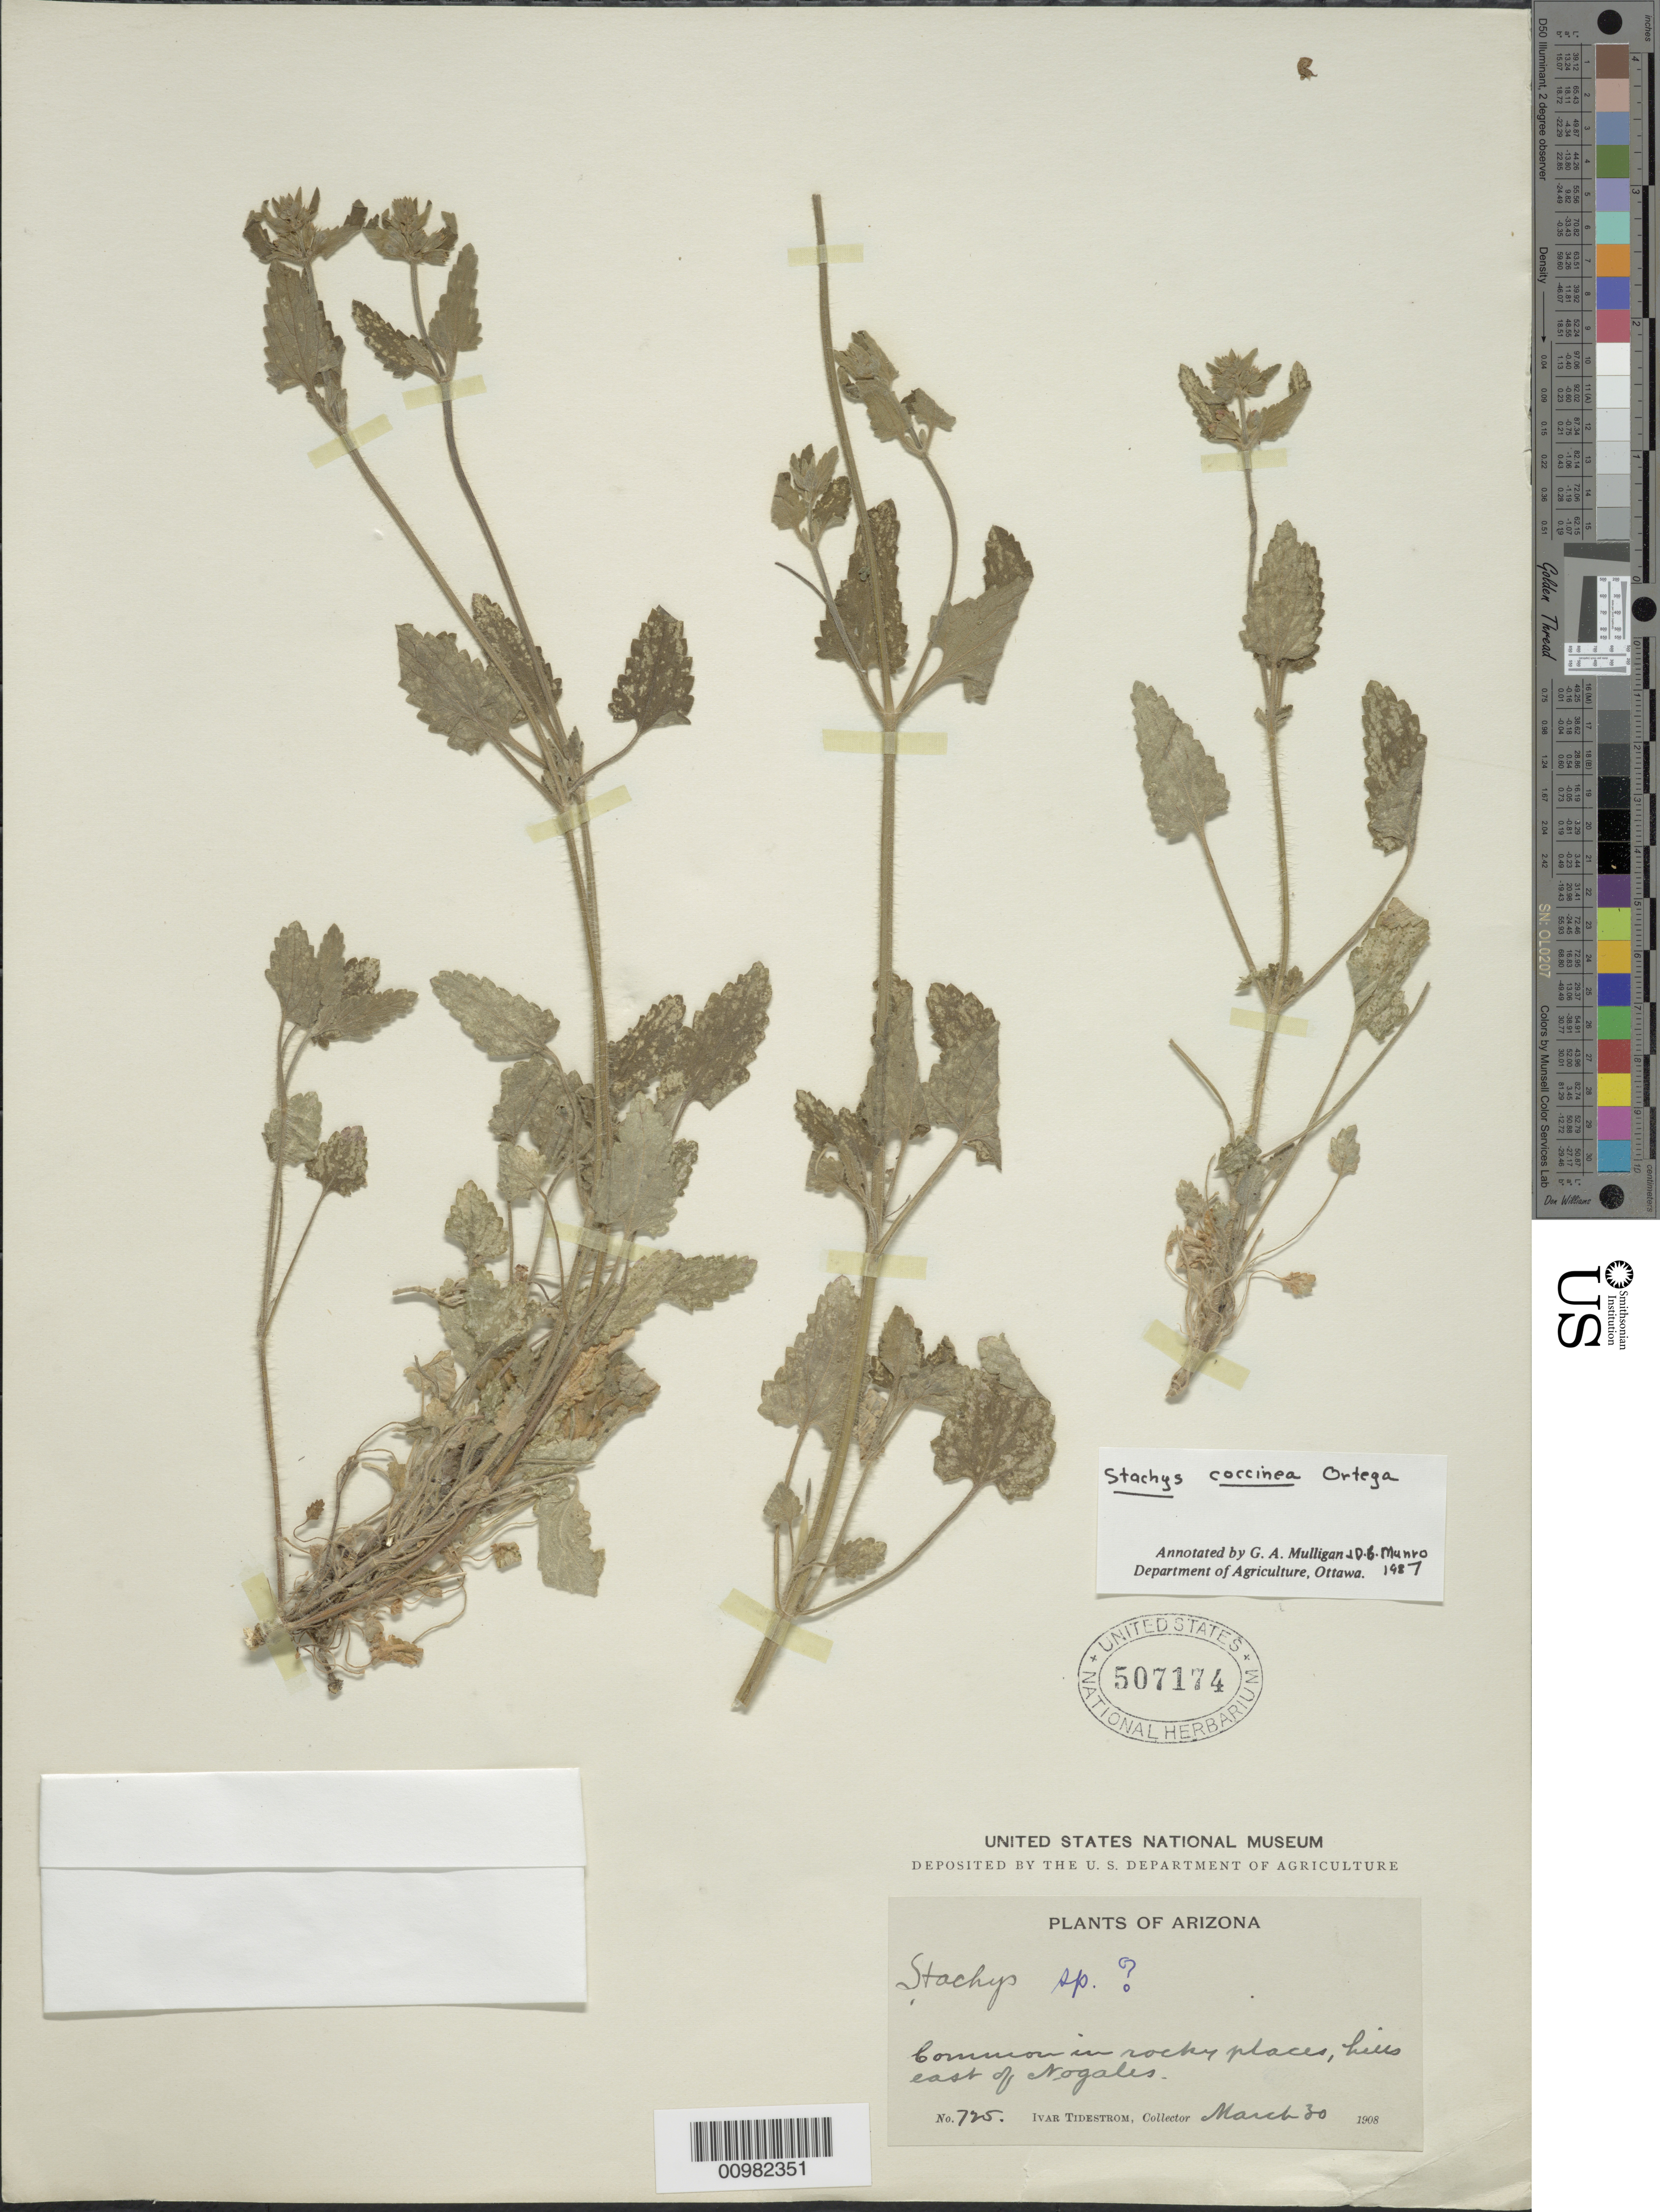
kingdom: Plantae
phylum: Tracheophyta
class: Magnoliopsida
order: Lamiales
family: Lamiaceae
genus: Stachys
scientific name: Stachys coccinea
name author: Ortega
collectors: I. F. Tidestrom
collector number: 725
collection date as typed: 30 Mar 1908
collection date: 1908-03-30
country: United States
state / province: Arizona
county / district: Santa Cruz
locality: Hills E of Nogales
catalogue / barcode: US 507174